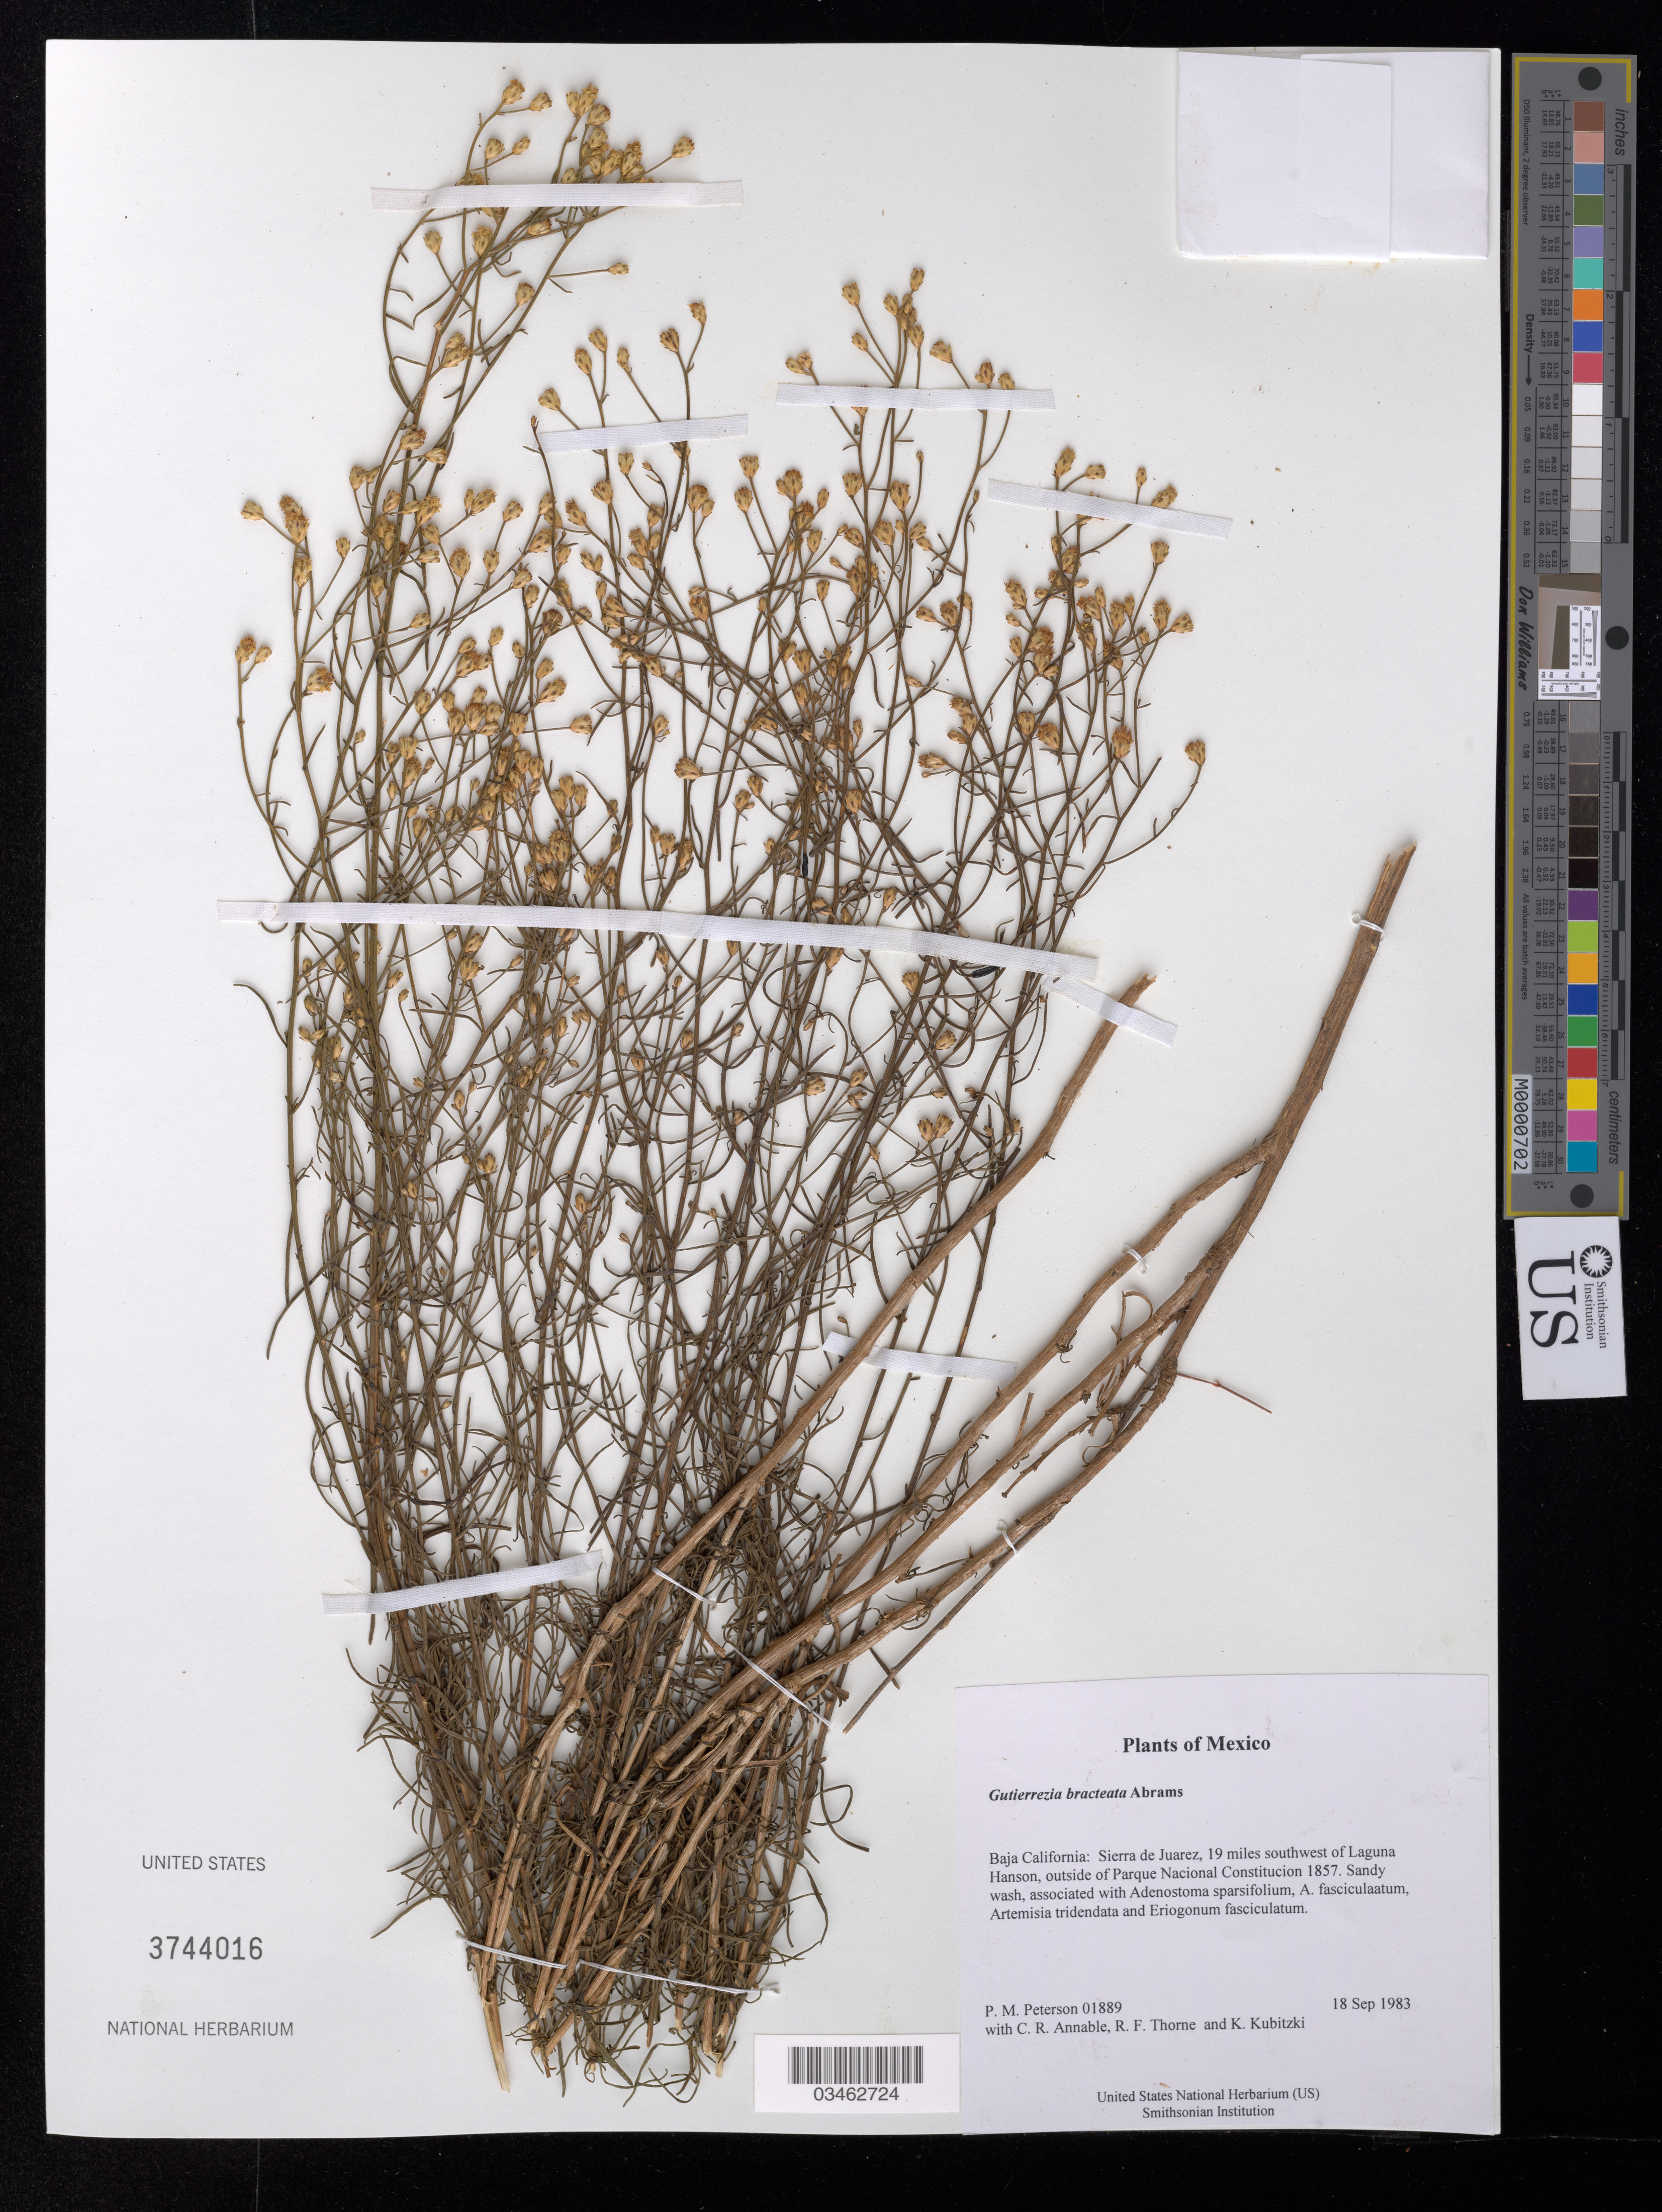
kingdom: Plantae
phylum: Tracheophyta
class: Magnoliopsida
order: Asterales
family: Asteraceae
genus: Gutierrezia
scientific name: Gutierrezia bracteata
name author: Abrams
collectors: P. M. Peterson, C. R. Annable, R. F. Thorne & K. Kubitzki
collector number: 01889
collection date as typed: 18 Sep 1983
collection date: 1983-09-18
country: Mexico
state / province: Baja California Norte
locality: Sierra de Juarez, 19 miles southwest of Laguna Hanson, outside of Parque Nacional Constitucion 1857.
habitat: Sandy wash, associated with Adenostoma sparsifolium, A. fasciculaatum, Artemisia tridendata and Eriogonum fasciculatum.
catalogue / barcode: US 3744016